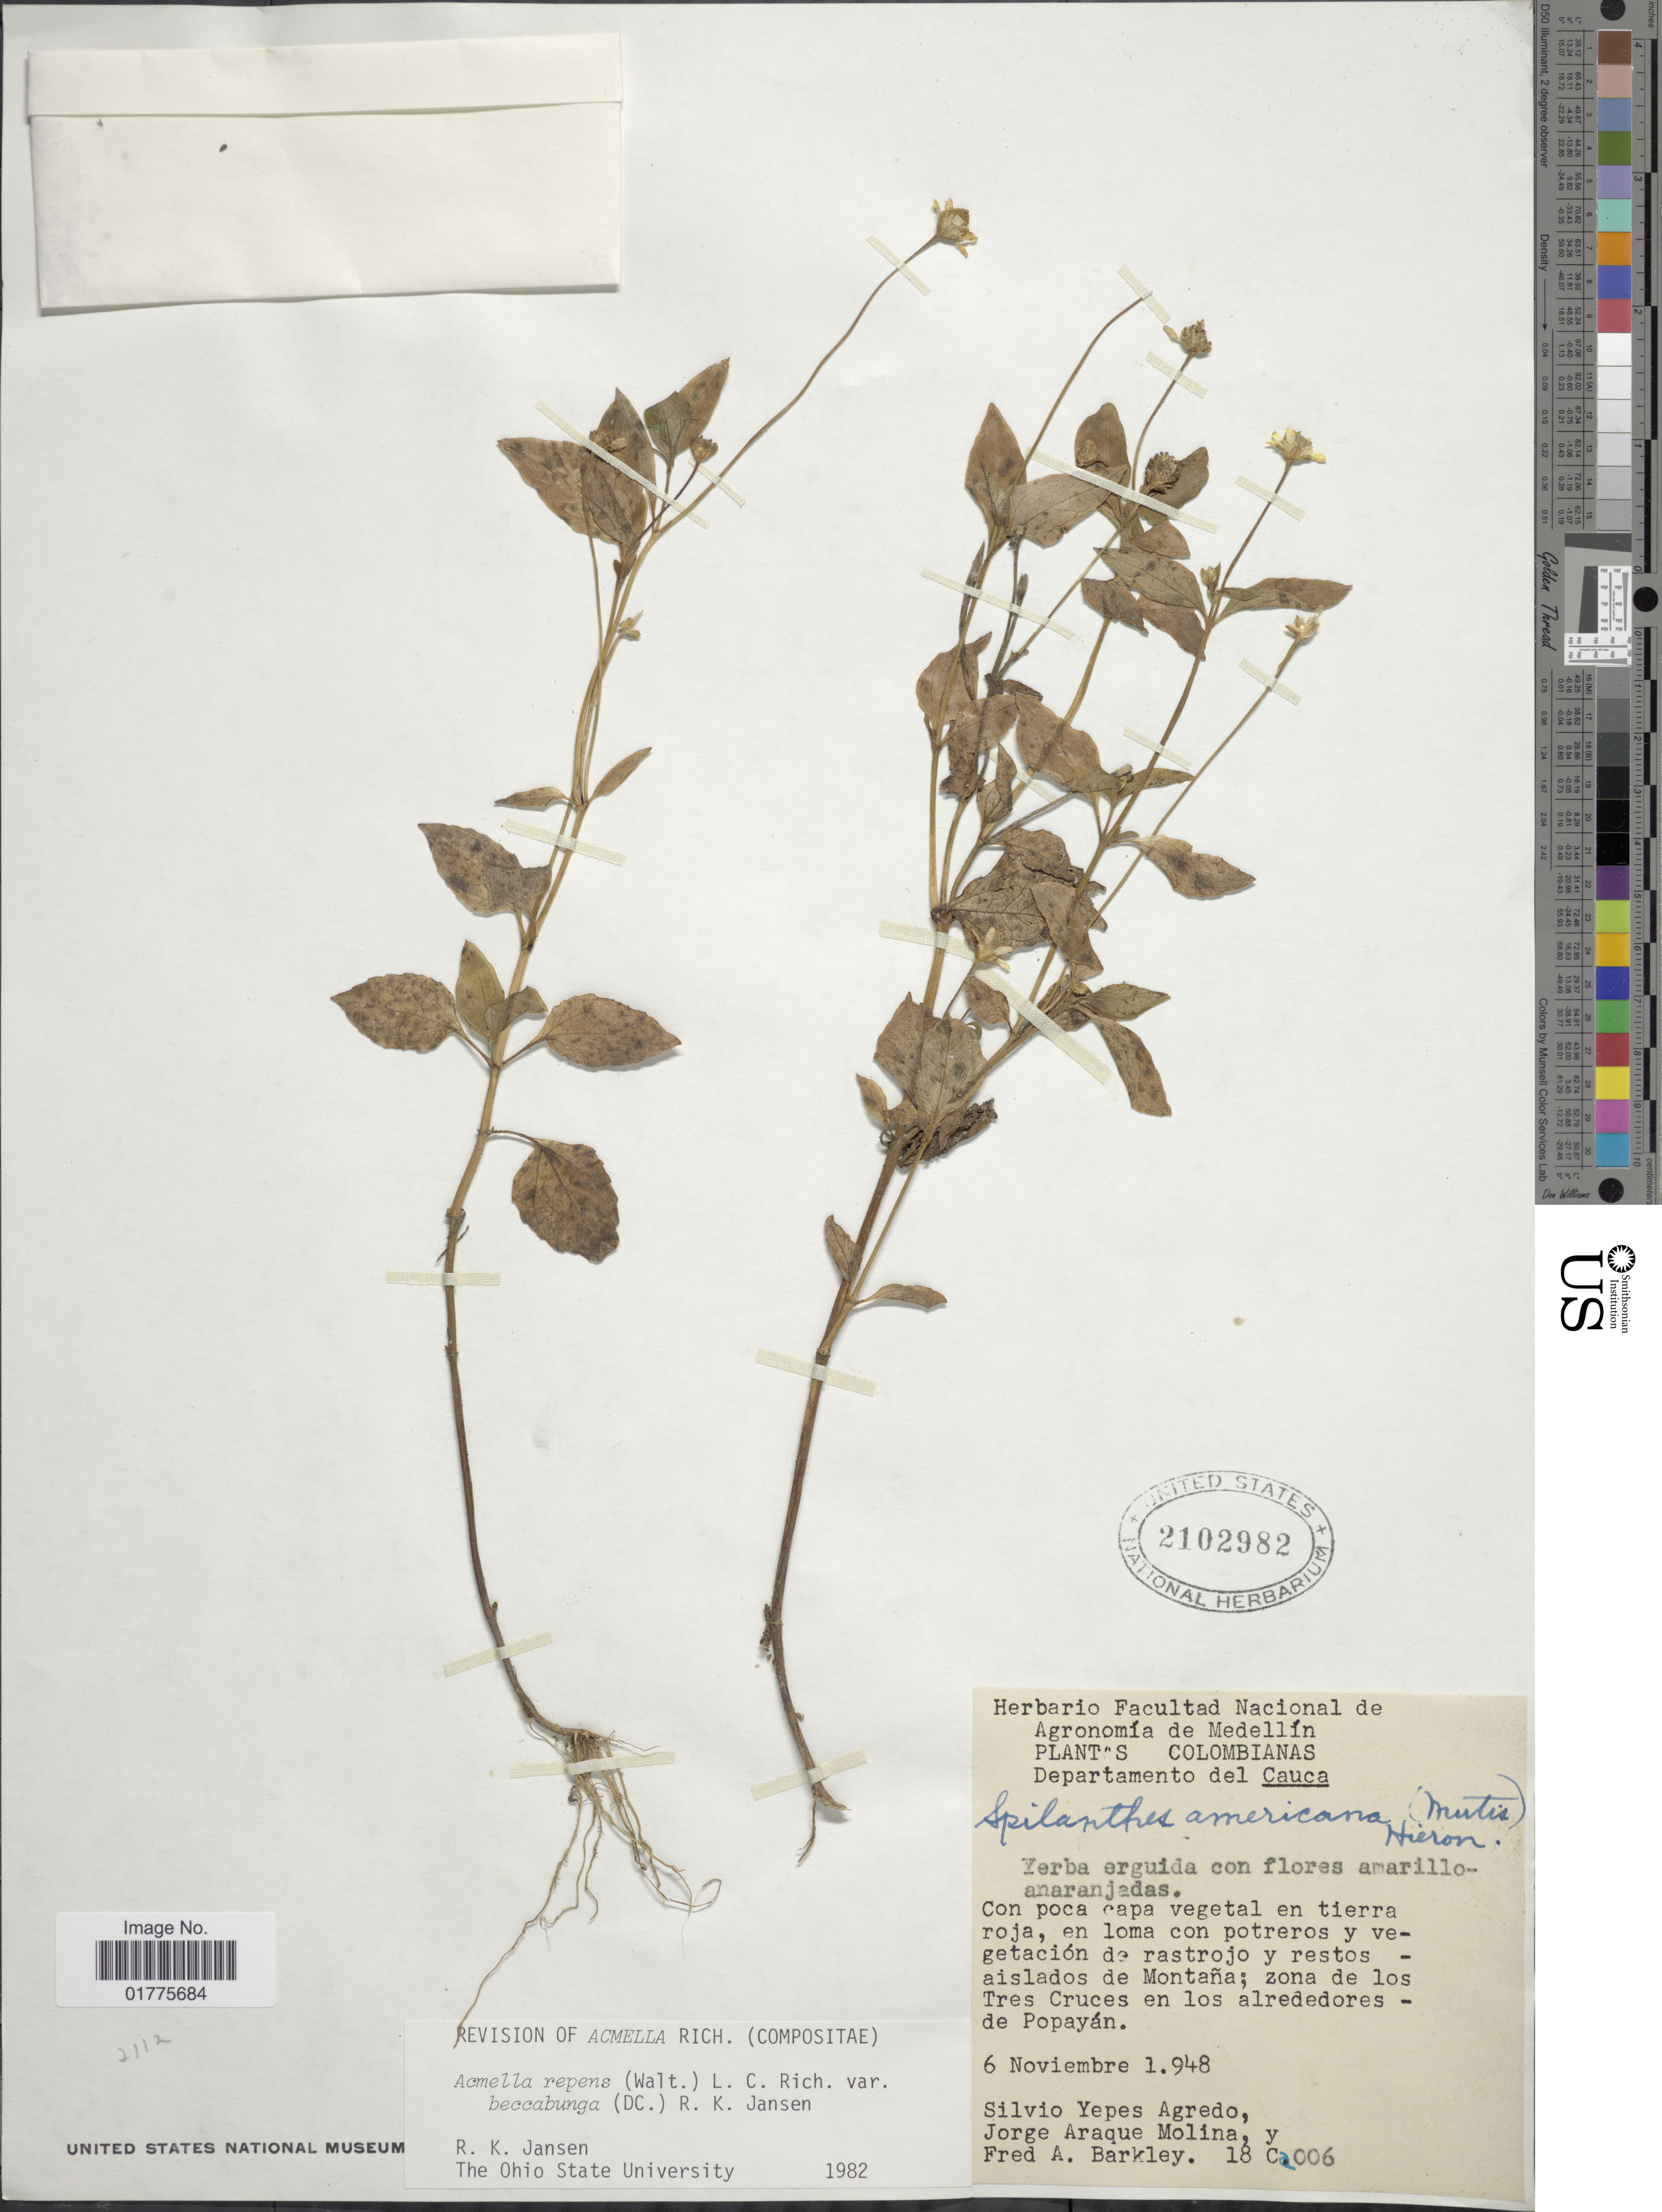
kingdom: Plantae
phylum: Tracheophyta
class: Magnoliopsida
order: Asterales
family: Asteraceae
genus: Acmella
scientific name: Acmella repens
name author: (Walter) Rich.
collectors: S. Yepes-Agredo, J. A. Molina & F. A. Barkley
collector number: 18C006*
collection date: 1948-11-06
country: Colombia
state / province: Cauca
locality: Aislados de Montaña; zona de los Tres Cruces en los alrededores de Popayán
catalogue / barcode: US 2102982